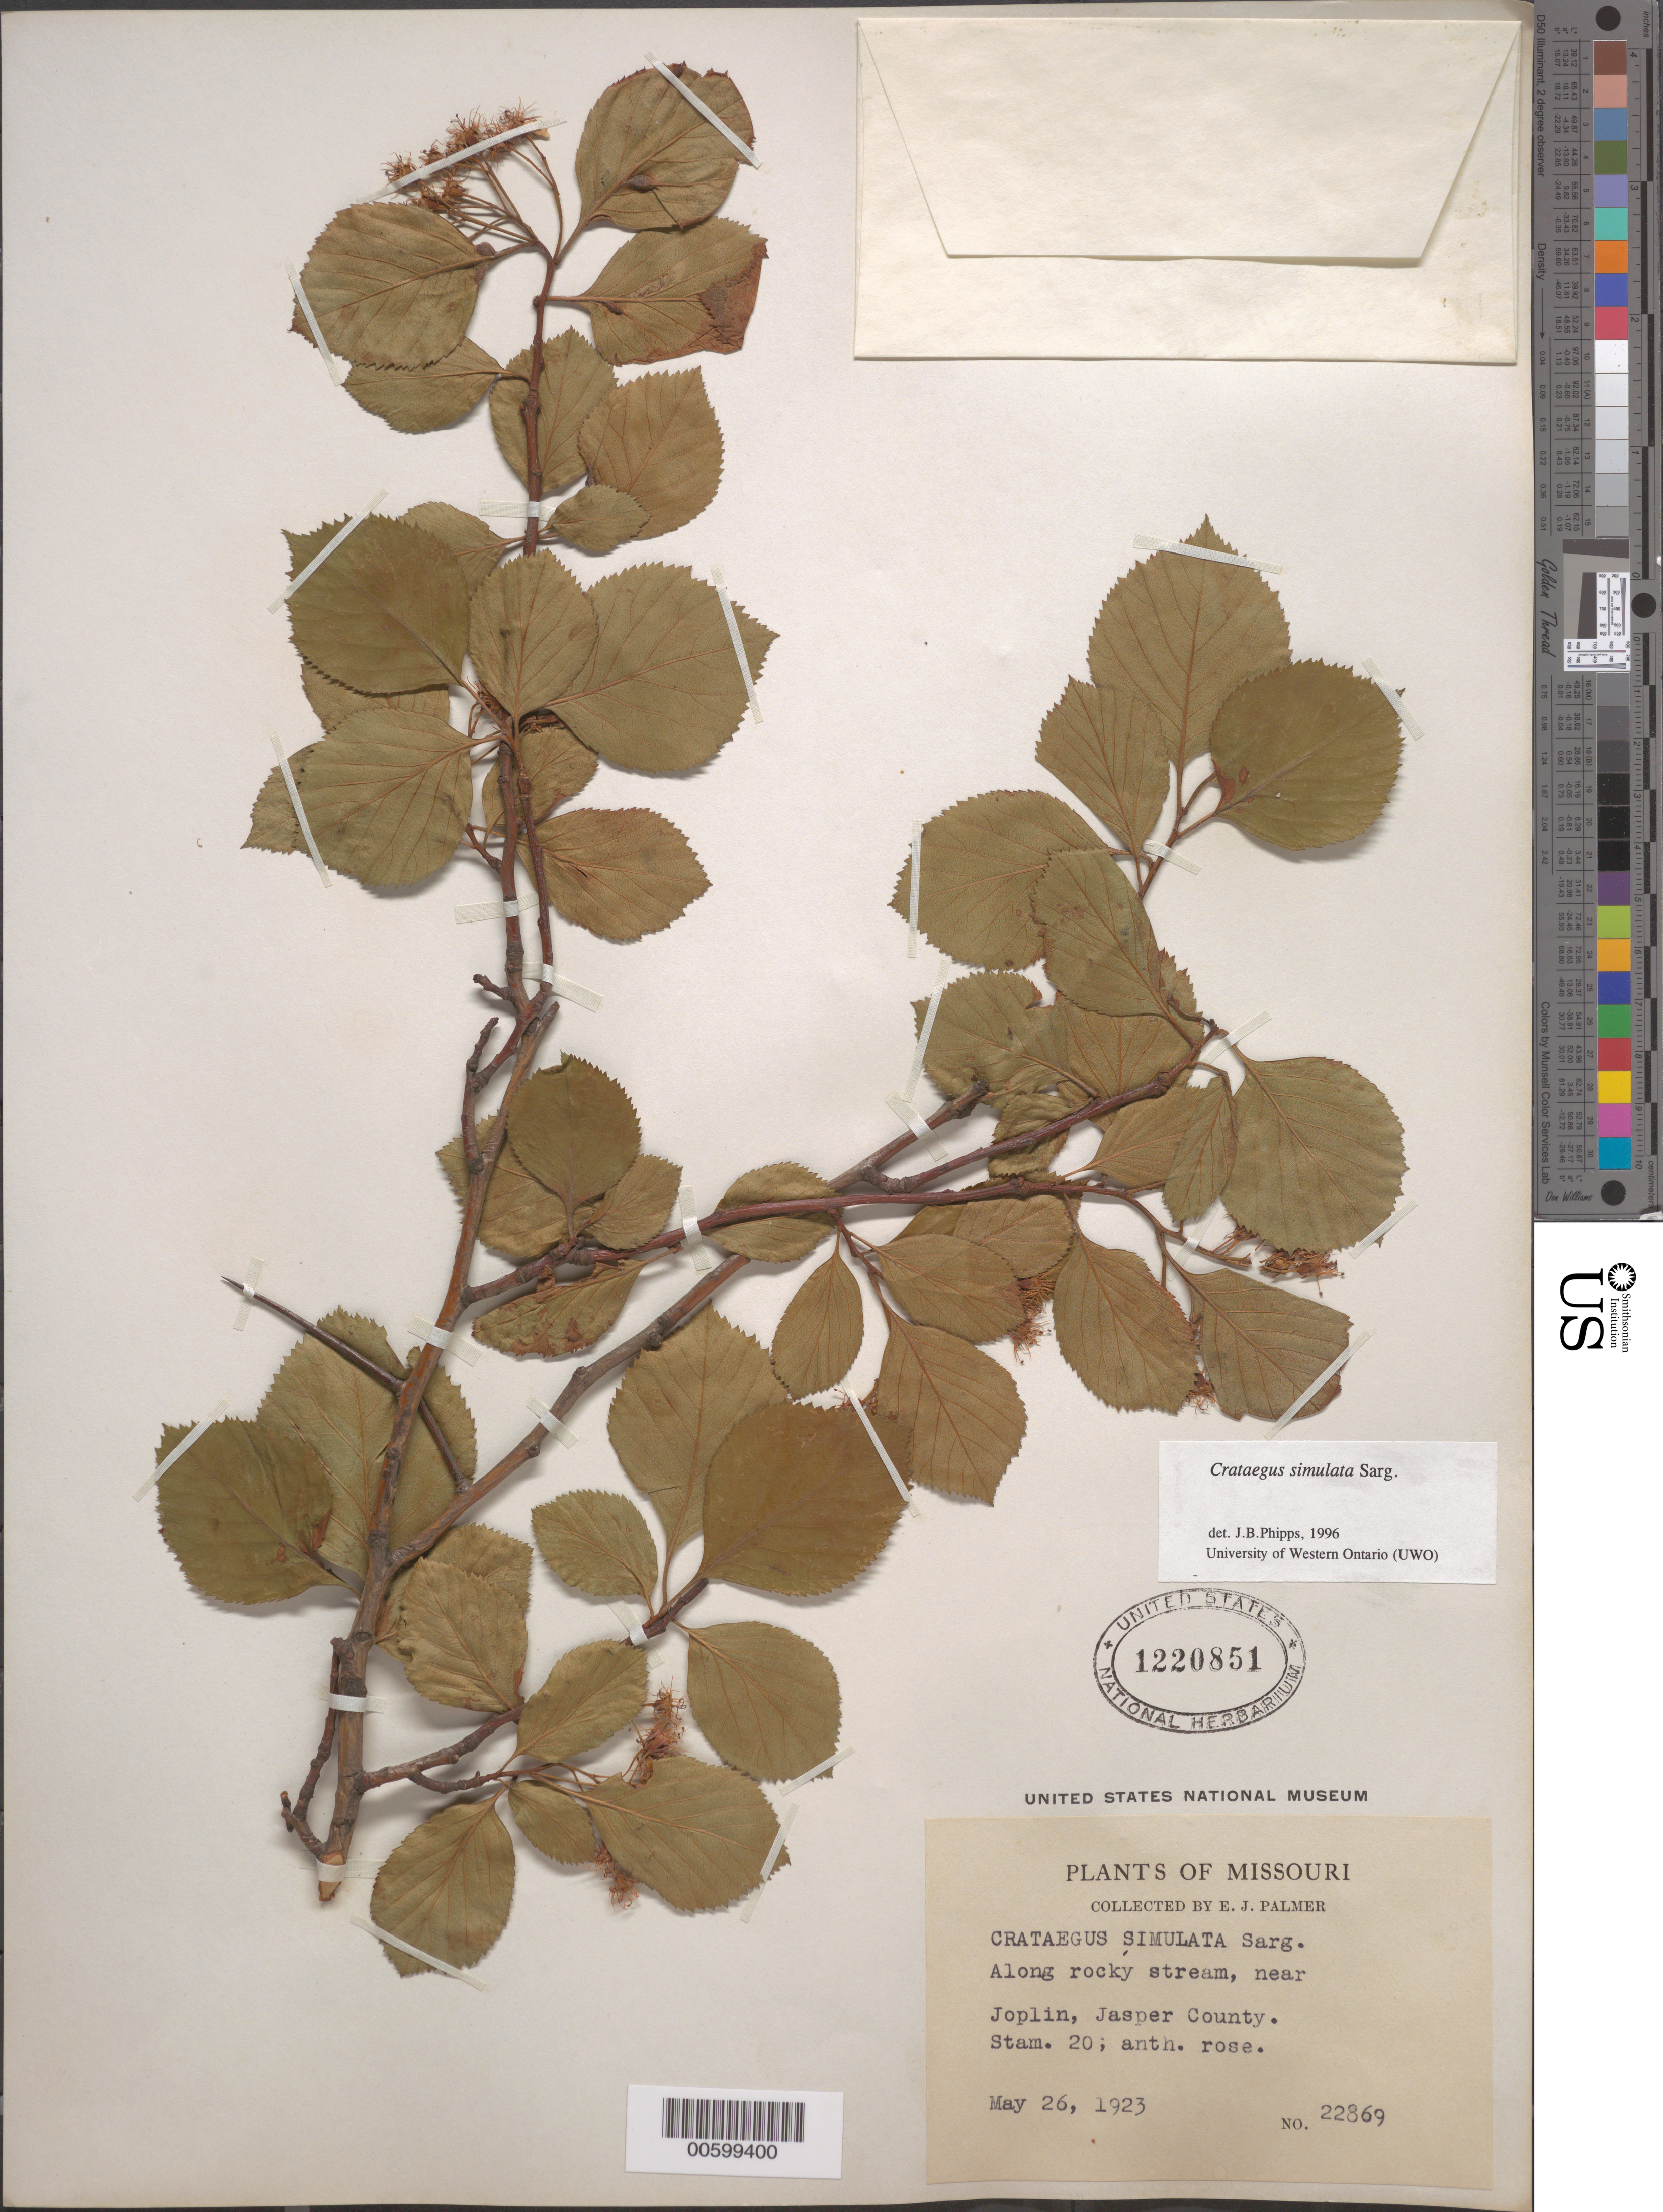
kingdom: Plantae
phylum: Tracheophyta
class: Magnoliopsida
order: Rosales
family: Rosaceae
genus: Crataegus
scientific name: Crataegus simulata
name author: Sarg.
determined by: Phipps, James B., (UWO), University of Western Ontario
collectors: E. J. Palmer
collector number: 22869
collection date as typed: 26 May 1923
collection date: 1923-05-26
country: United States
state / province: Missouri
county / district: Jasper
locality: near Joplin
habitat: Along rocky streams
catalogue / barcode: US 1220851